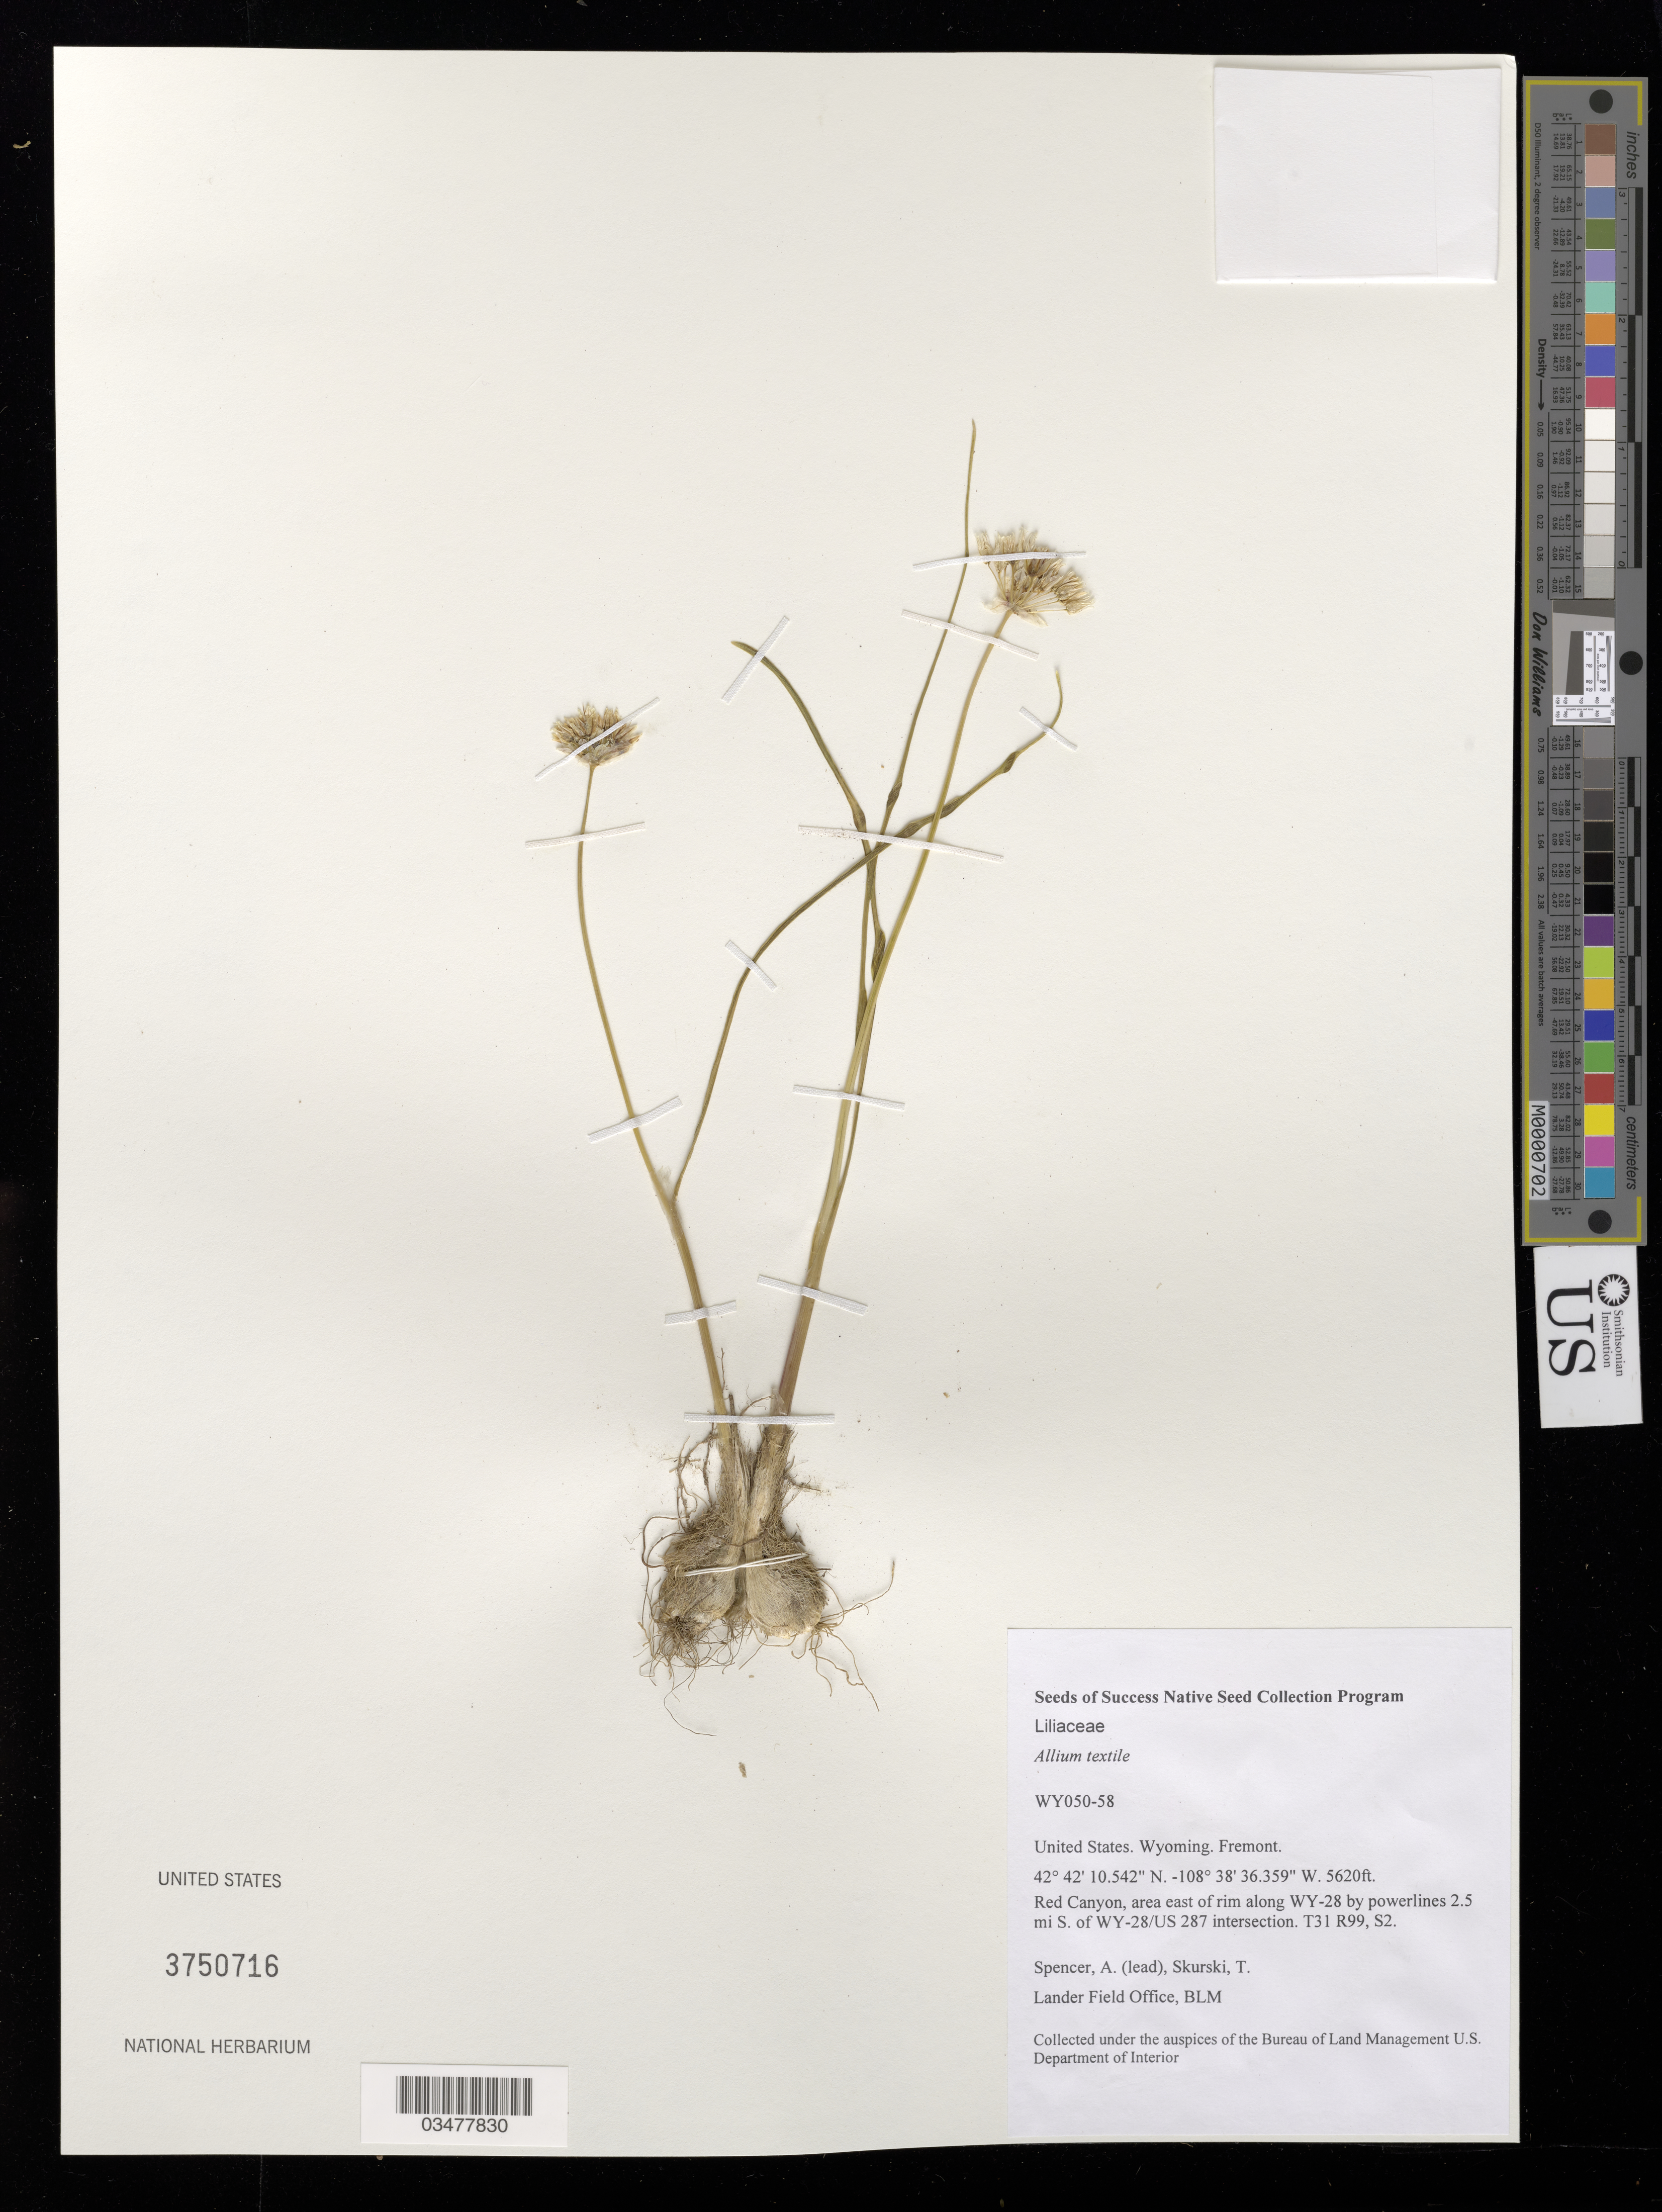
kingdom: Plantae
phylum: Tracheophyta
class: Liliopsida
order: Asparagales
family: Amaryllidaceae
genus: Allium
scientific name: Allium textile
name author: A. Nelson & J.F. Macbr.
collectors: A. Spencer & T. Skurski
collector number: WY050-58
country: United States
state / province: Wyoming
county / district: Fremont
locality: Red Canyon. T31 R99 S2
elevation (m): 1713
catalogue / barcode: US 3750716